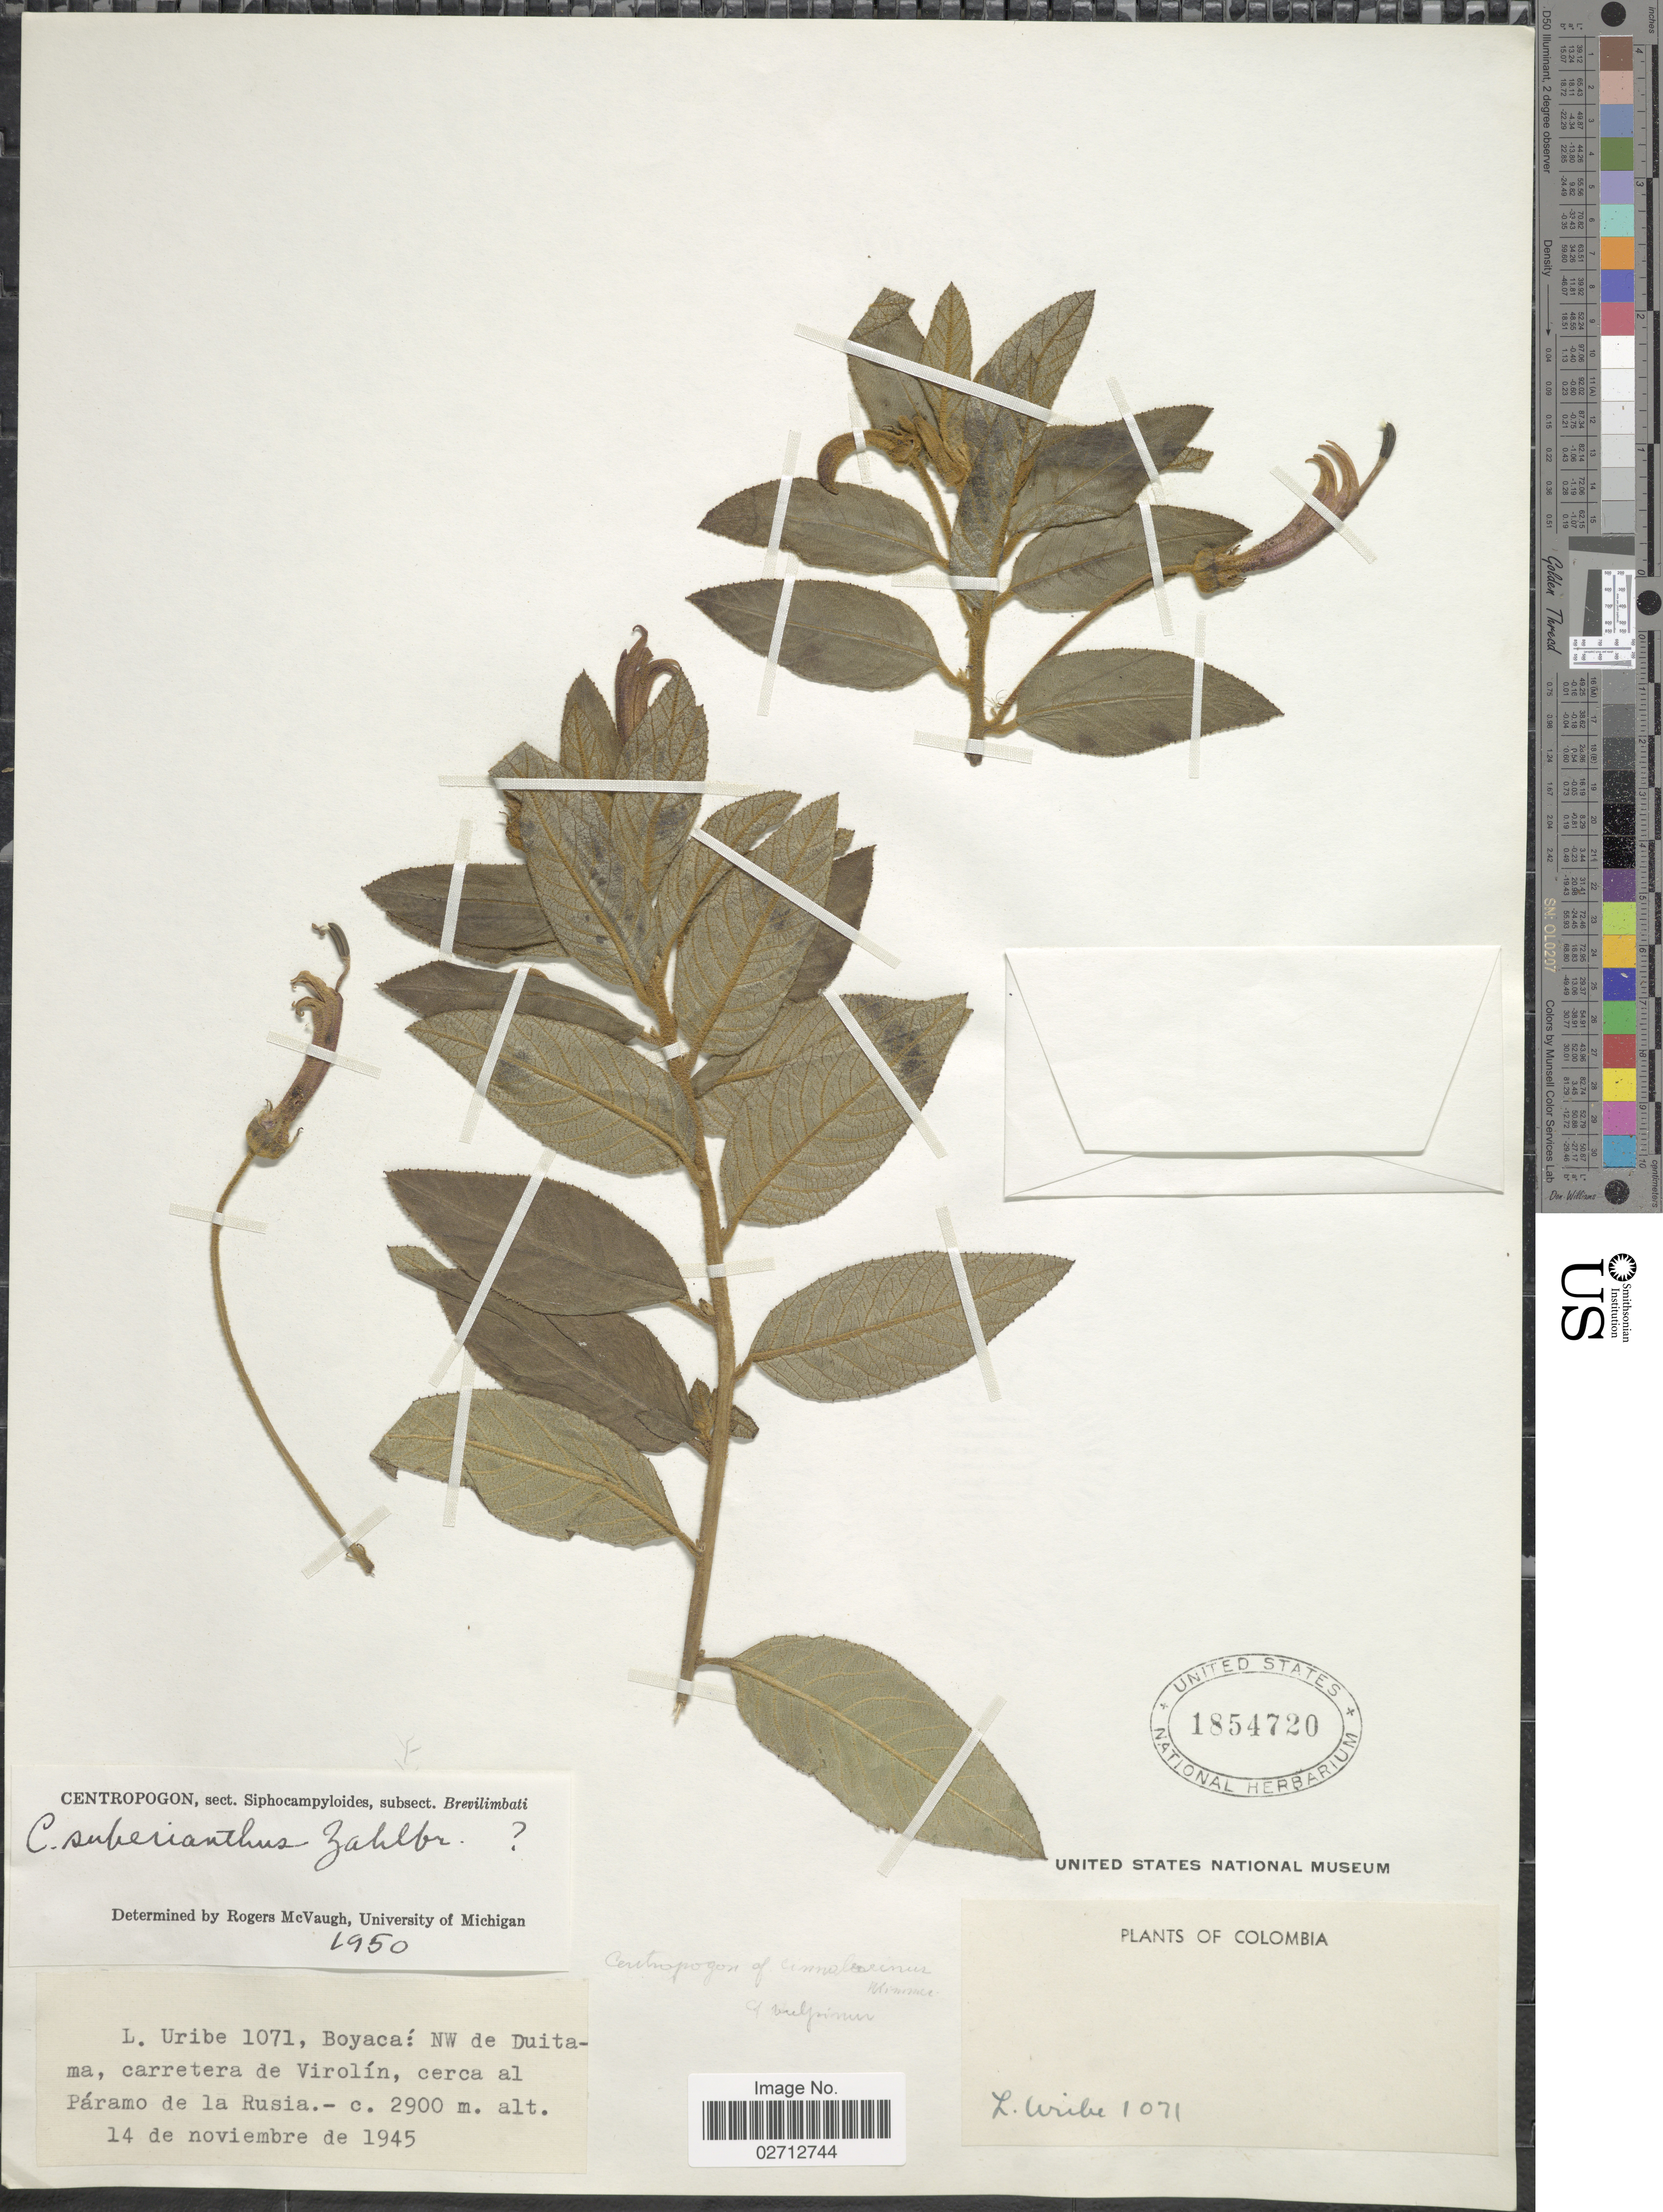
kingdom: Plantae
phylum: Tracheophyta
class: Magnoliopsida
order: Asterales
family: Campanulaceae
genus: Centropogon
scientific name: Centropogon suberianthus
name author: Zahlbr.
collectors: L. Uribe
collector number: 1071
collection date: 1945-11-14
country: Colombia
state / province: Boyacá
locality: NW de Duitama, carretera de Virolin, cerca al Paramo de la Rusia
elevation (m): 2900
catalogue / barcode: US 1854720